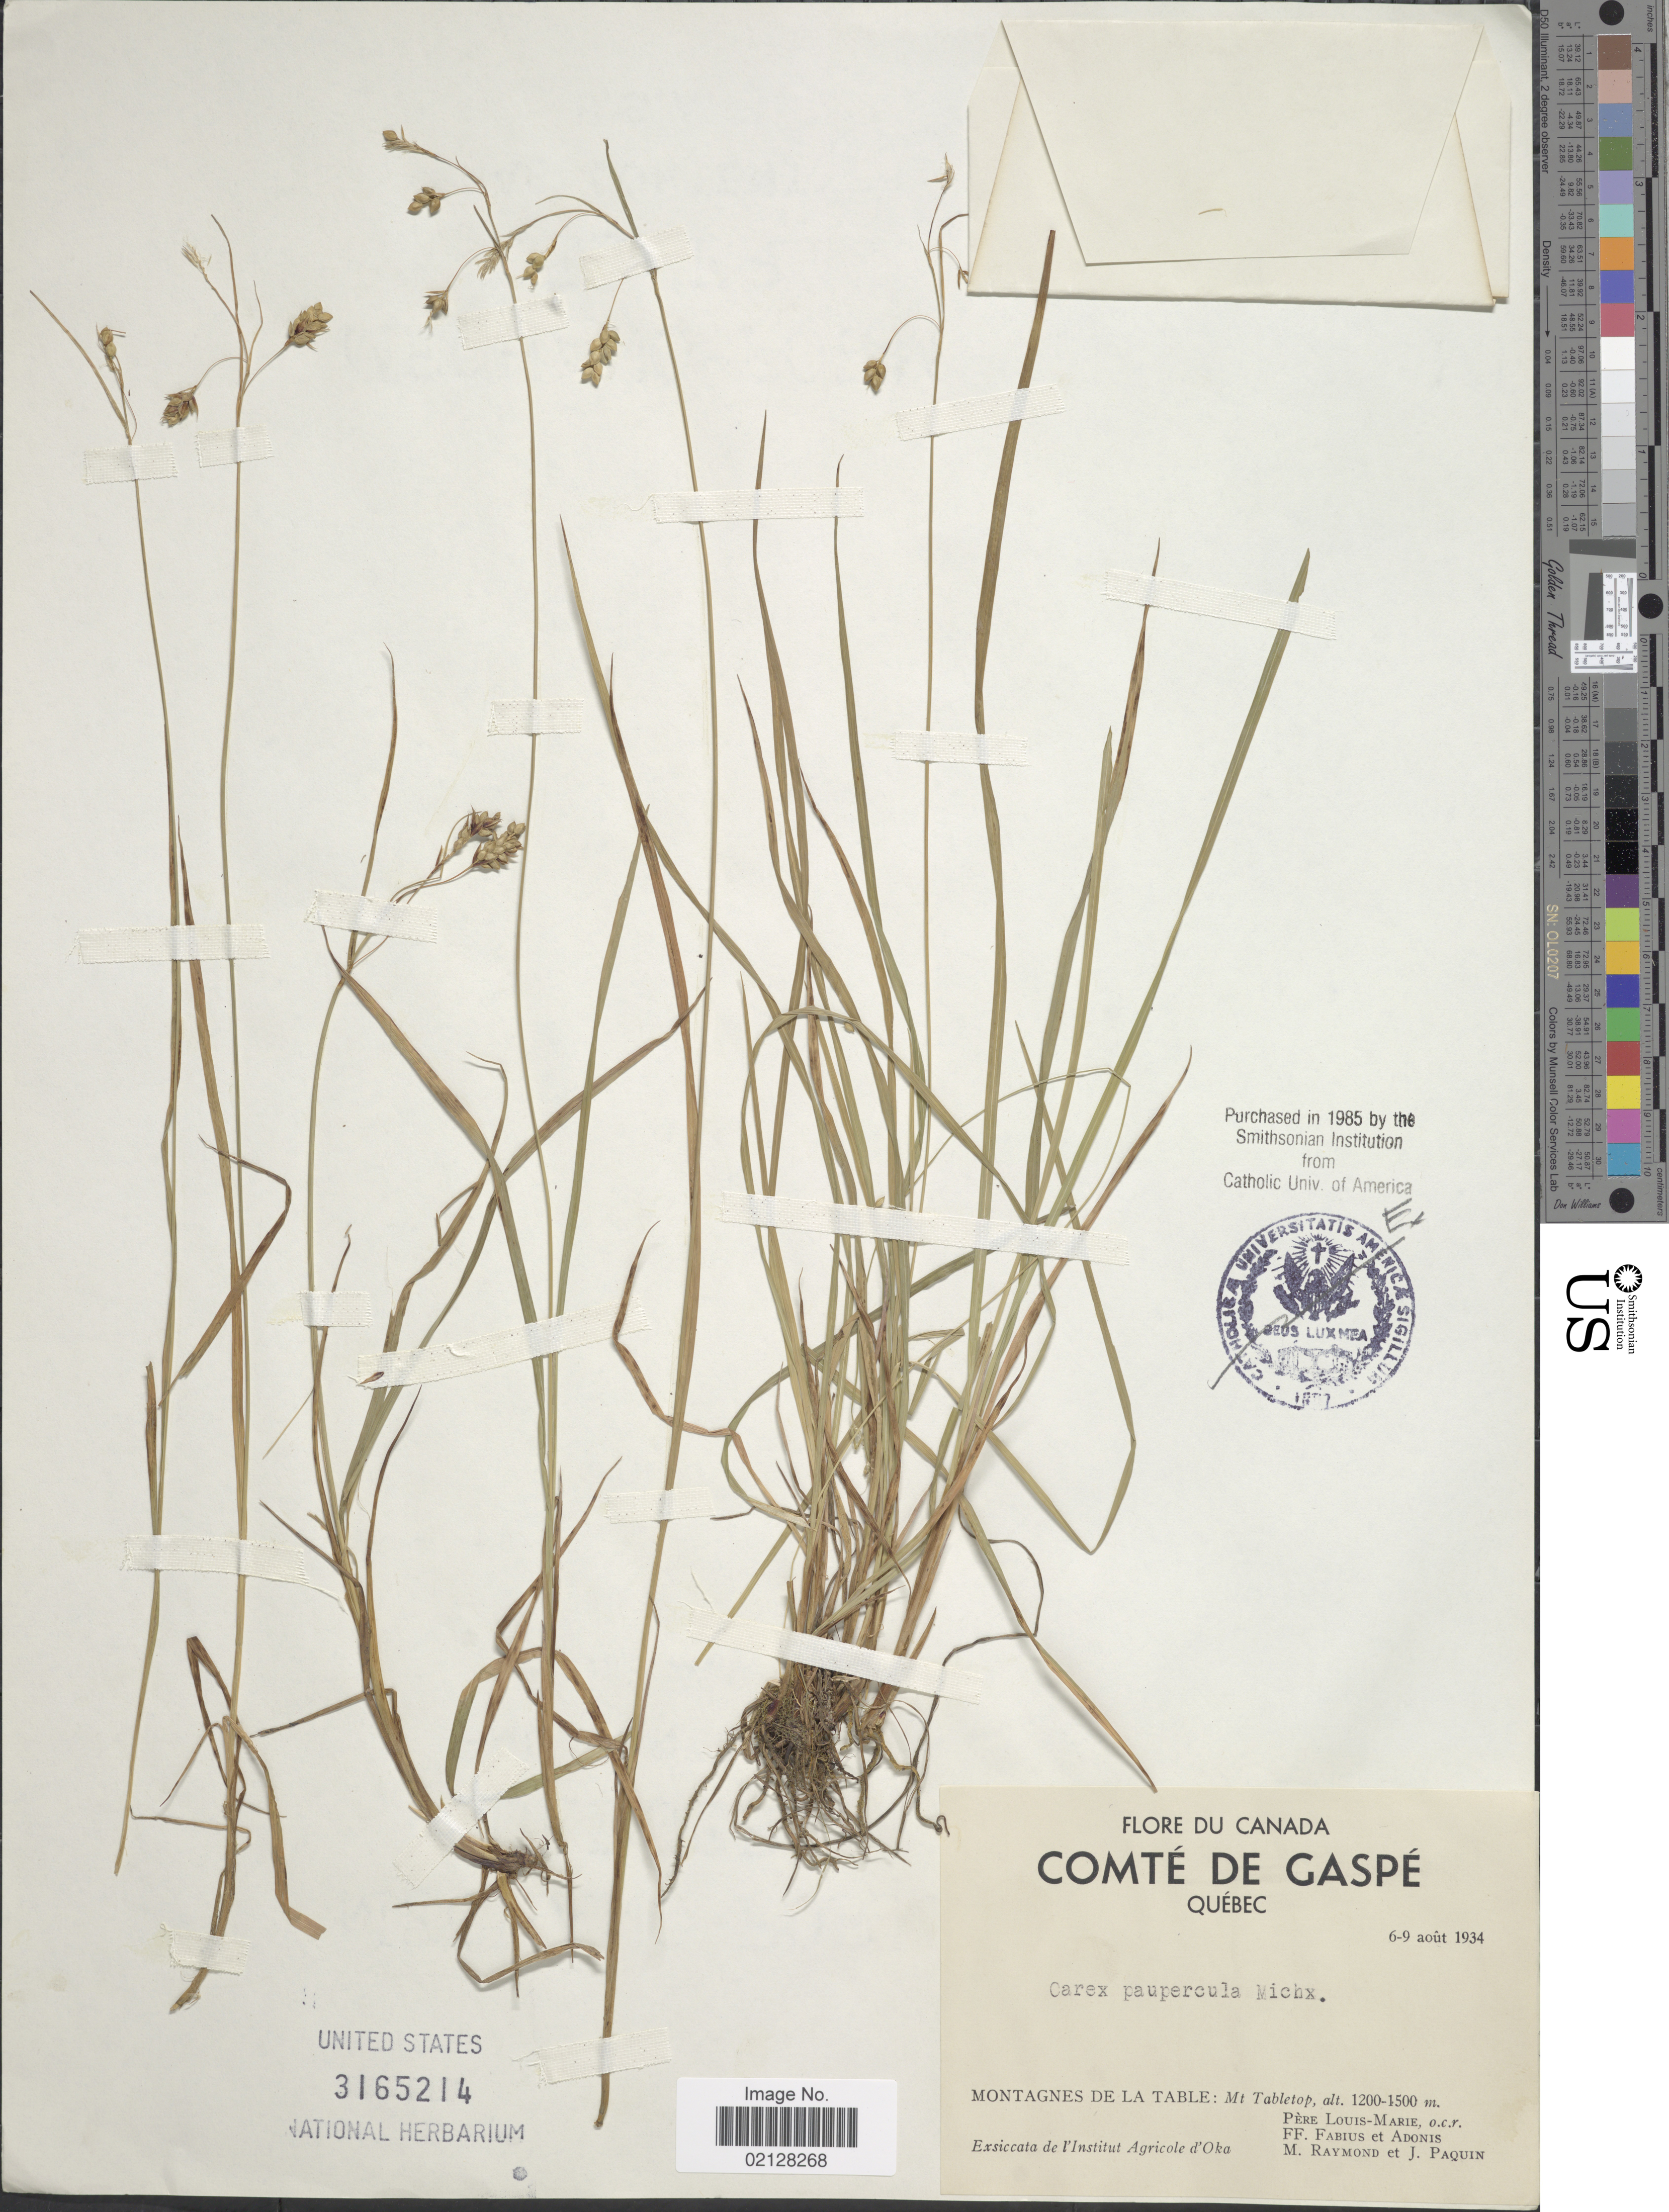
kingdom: Plantae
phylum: Tracheophyta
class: Liliopsida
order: Poales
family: Cyperaceae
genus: Carex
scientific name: Carex magellanica subsp. irrigua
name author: (Wahlenb.) Hiitonen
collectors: L.-M. LaLonde, B. Fabius, Adonis, M. Raymond & J. Paquin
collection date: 1934-08-06/1934-08-09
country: Canada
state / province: Quebec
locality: Comte De Gaspe, Montagnes De La Table: Mt. Tabletop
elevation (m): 1200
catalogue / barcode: US 3165214